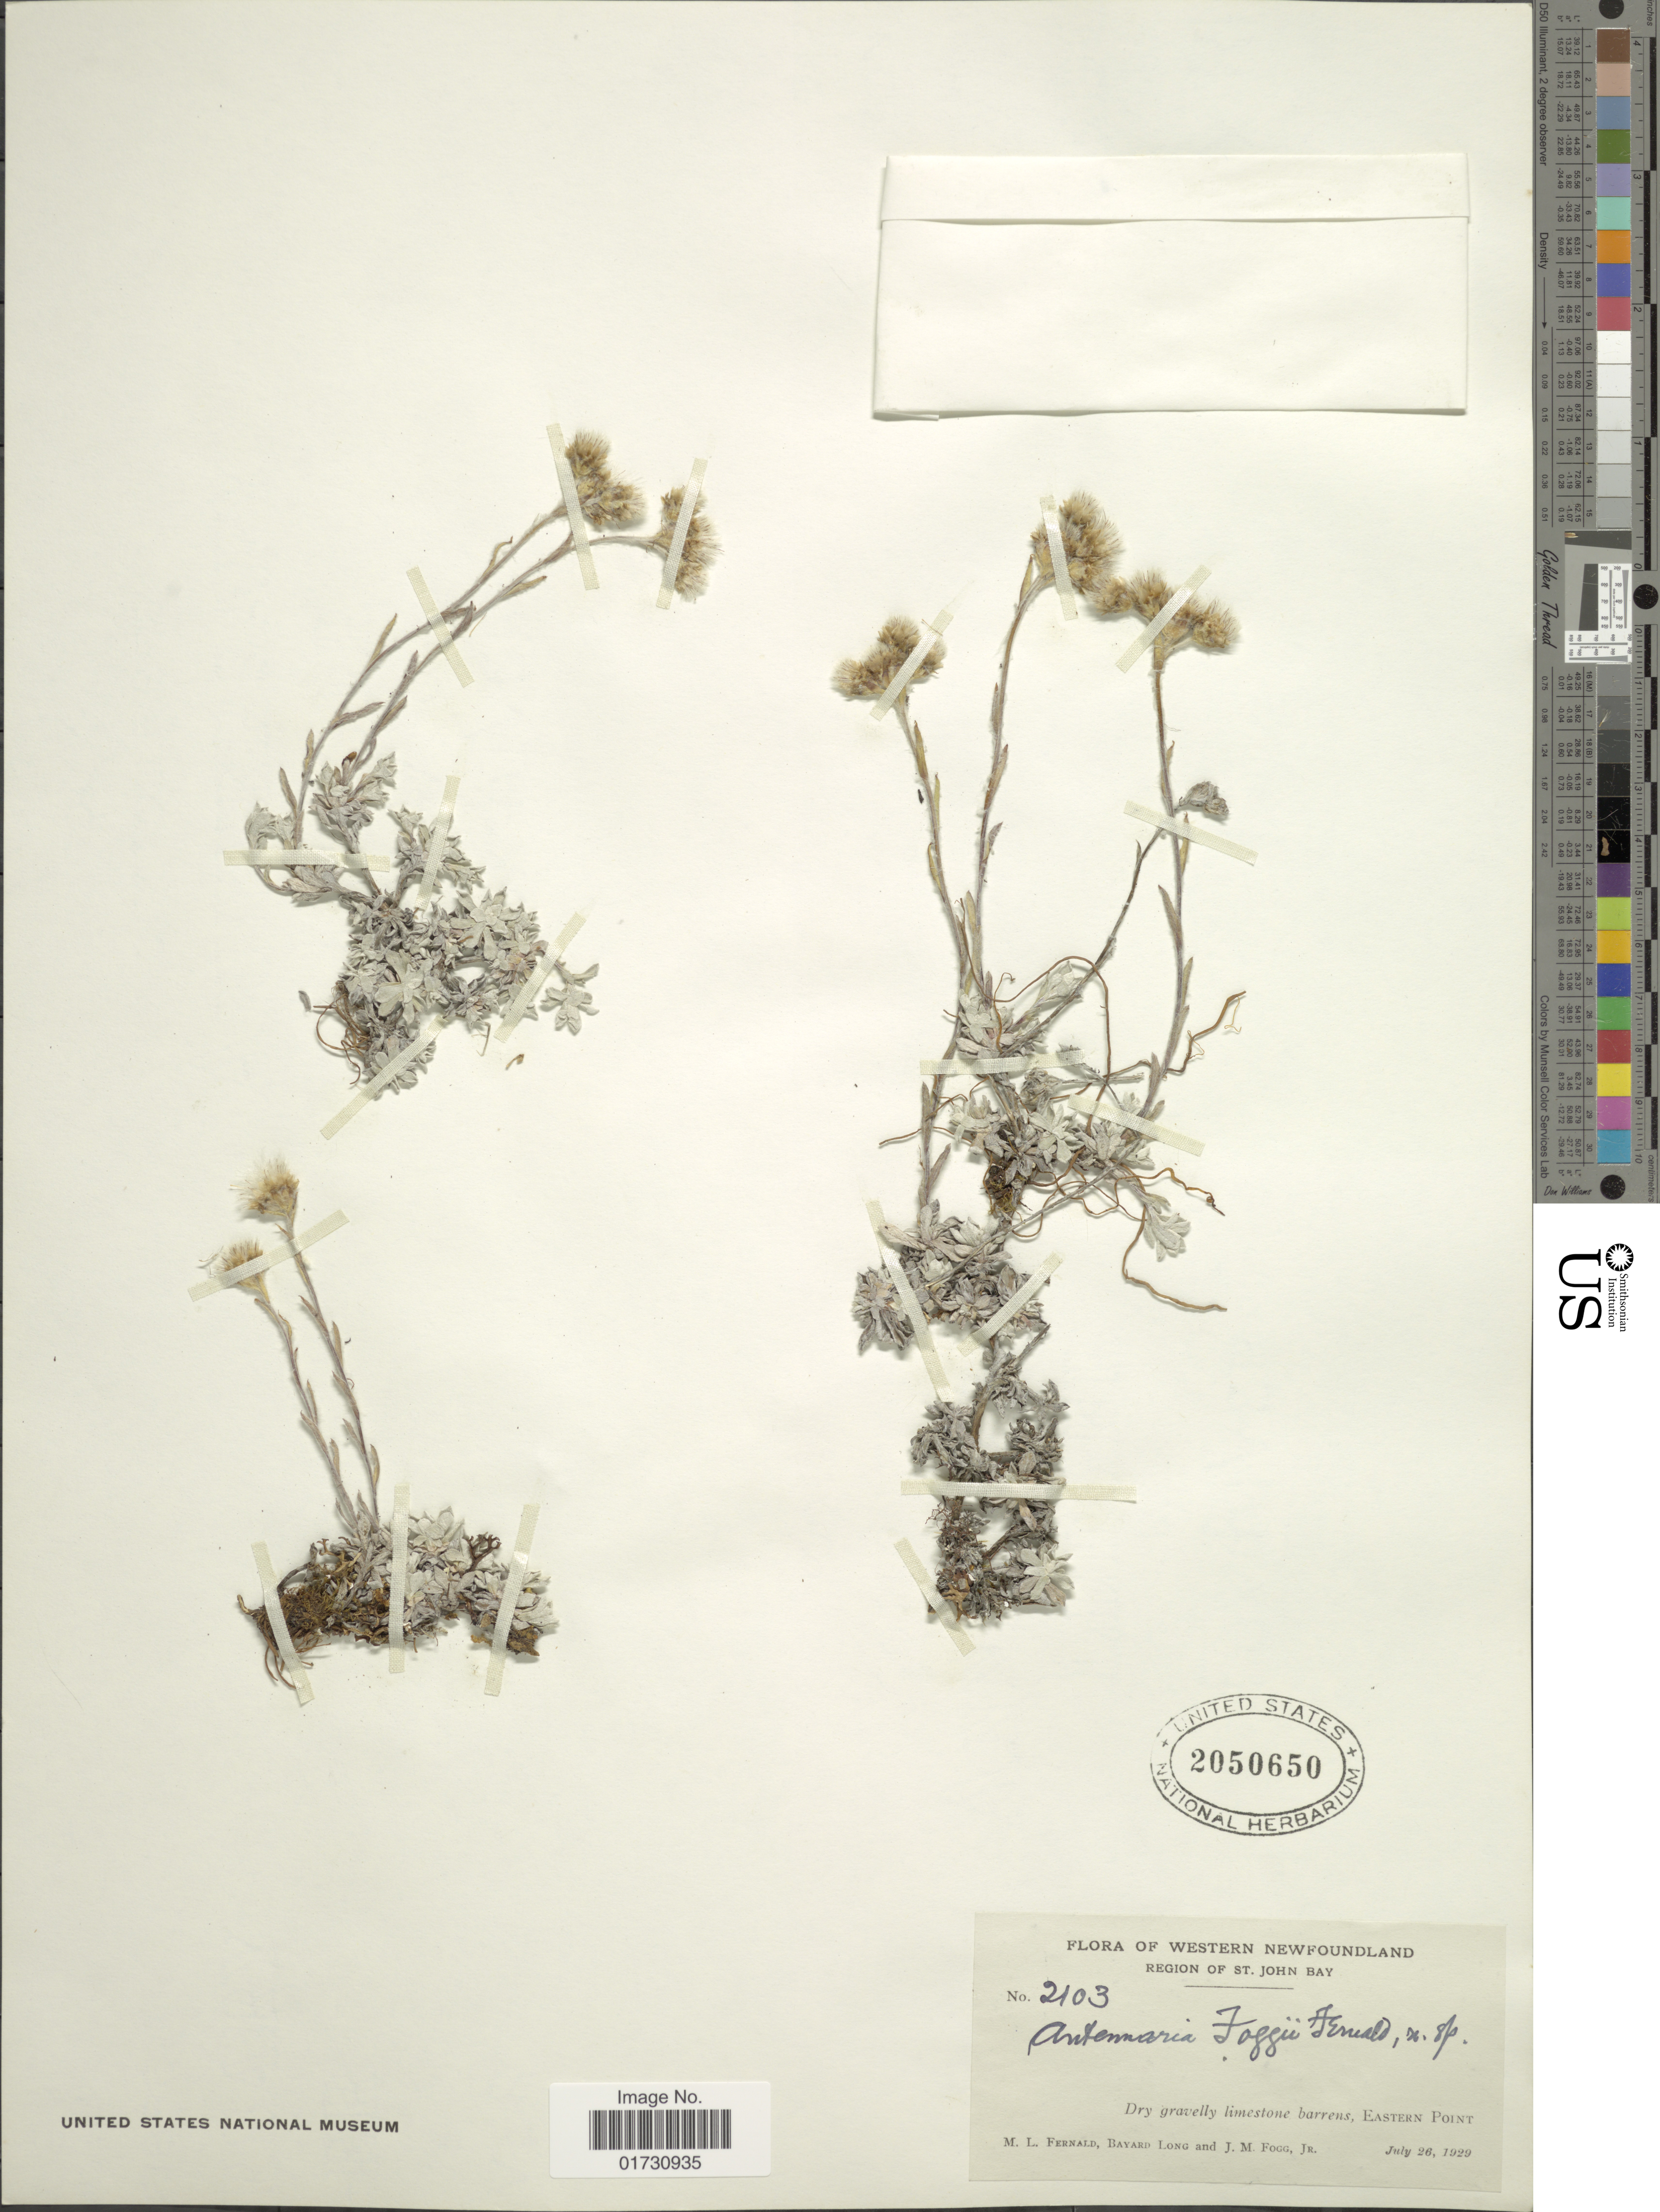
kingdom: Plantae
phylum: Tracheophyta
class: Magnoliopsida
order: Asterales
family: Asteraceae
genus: Antennaria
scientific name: Antennaria foggii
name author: Fernald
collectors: M. L. Fernald, B. Long & J. Fogg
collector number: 2103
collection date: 1929-07-26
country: Canada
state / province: Newfoundland and Labrador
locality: Western Newfoundland, Region Of St. John Bay, Eastern Point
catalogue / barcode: US 2050650